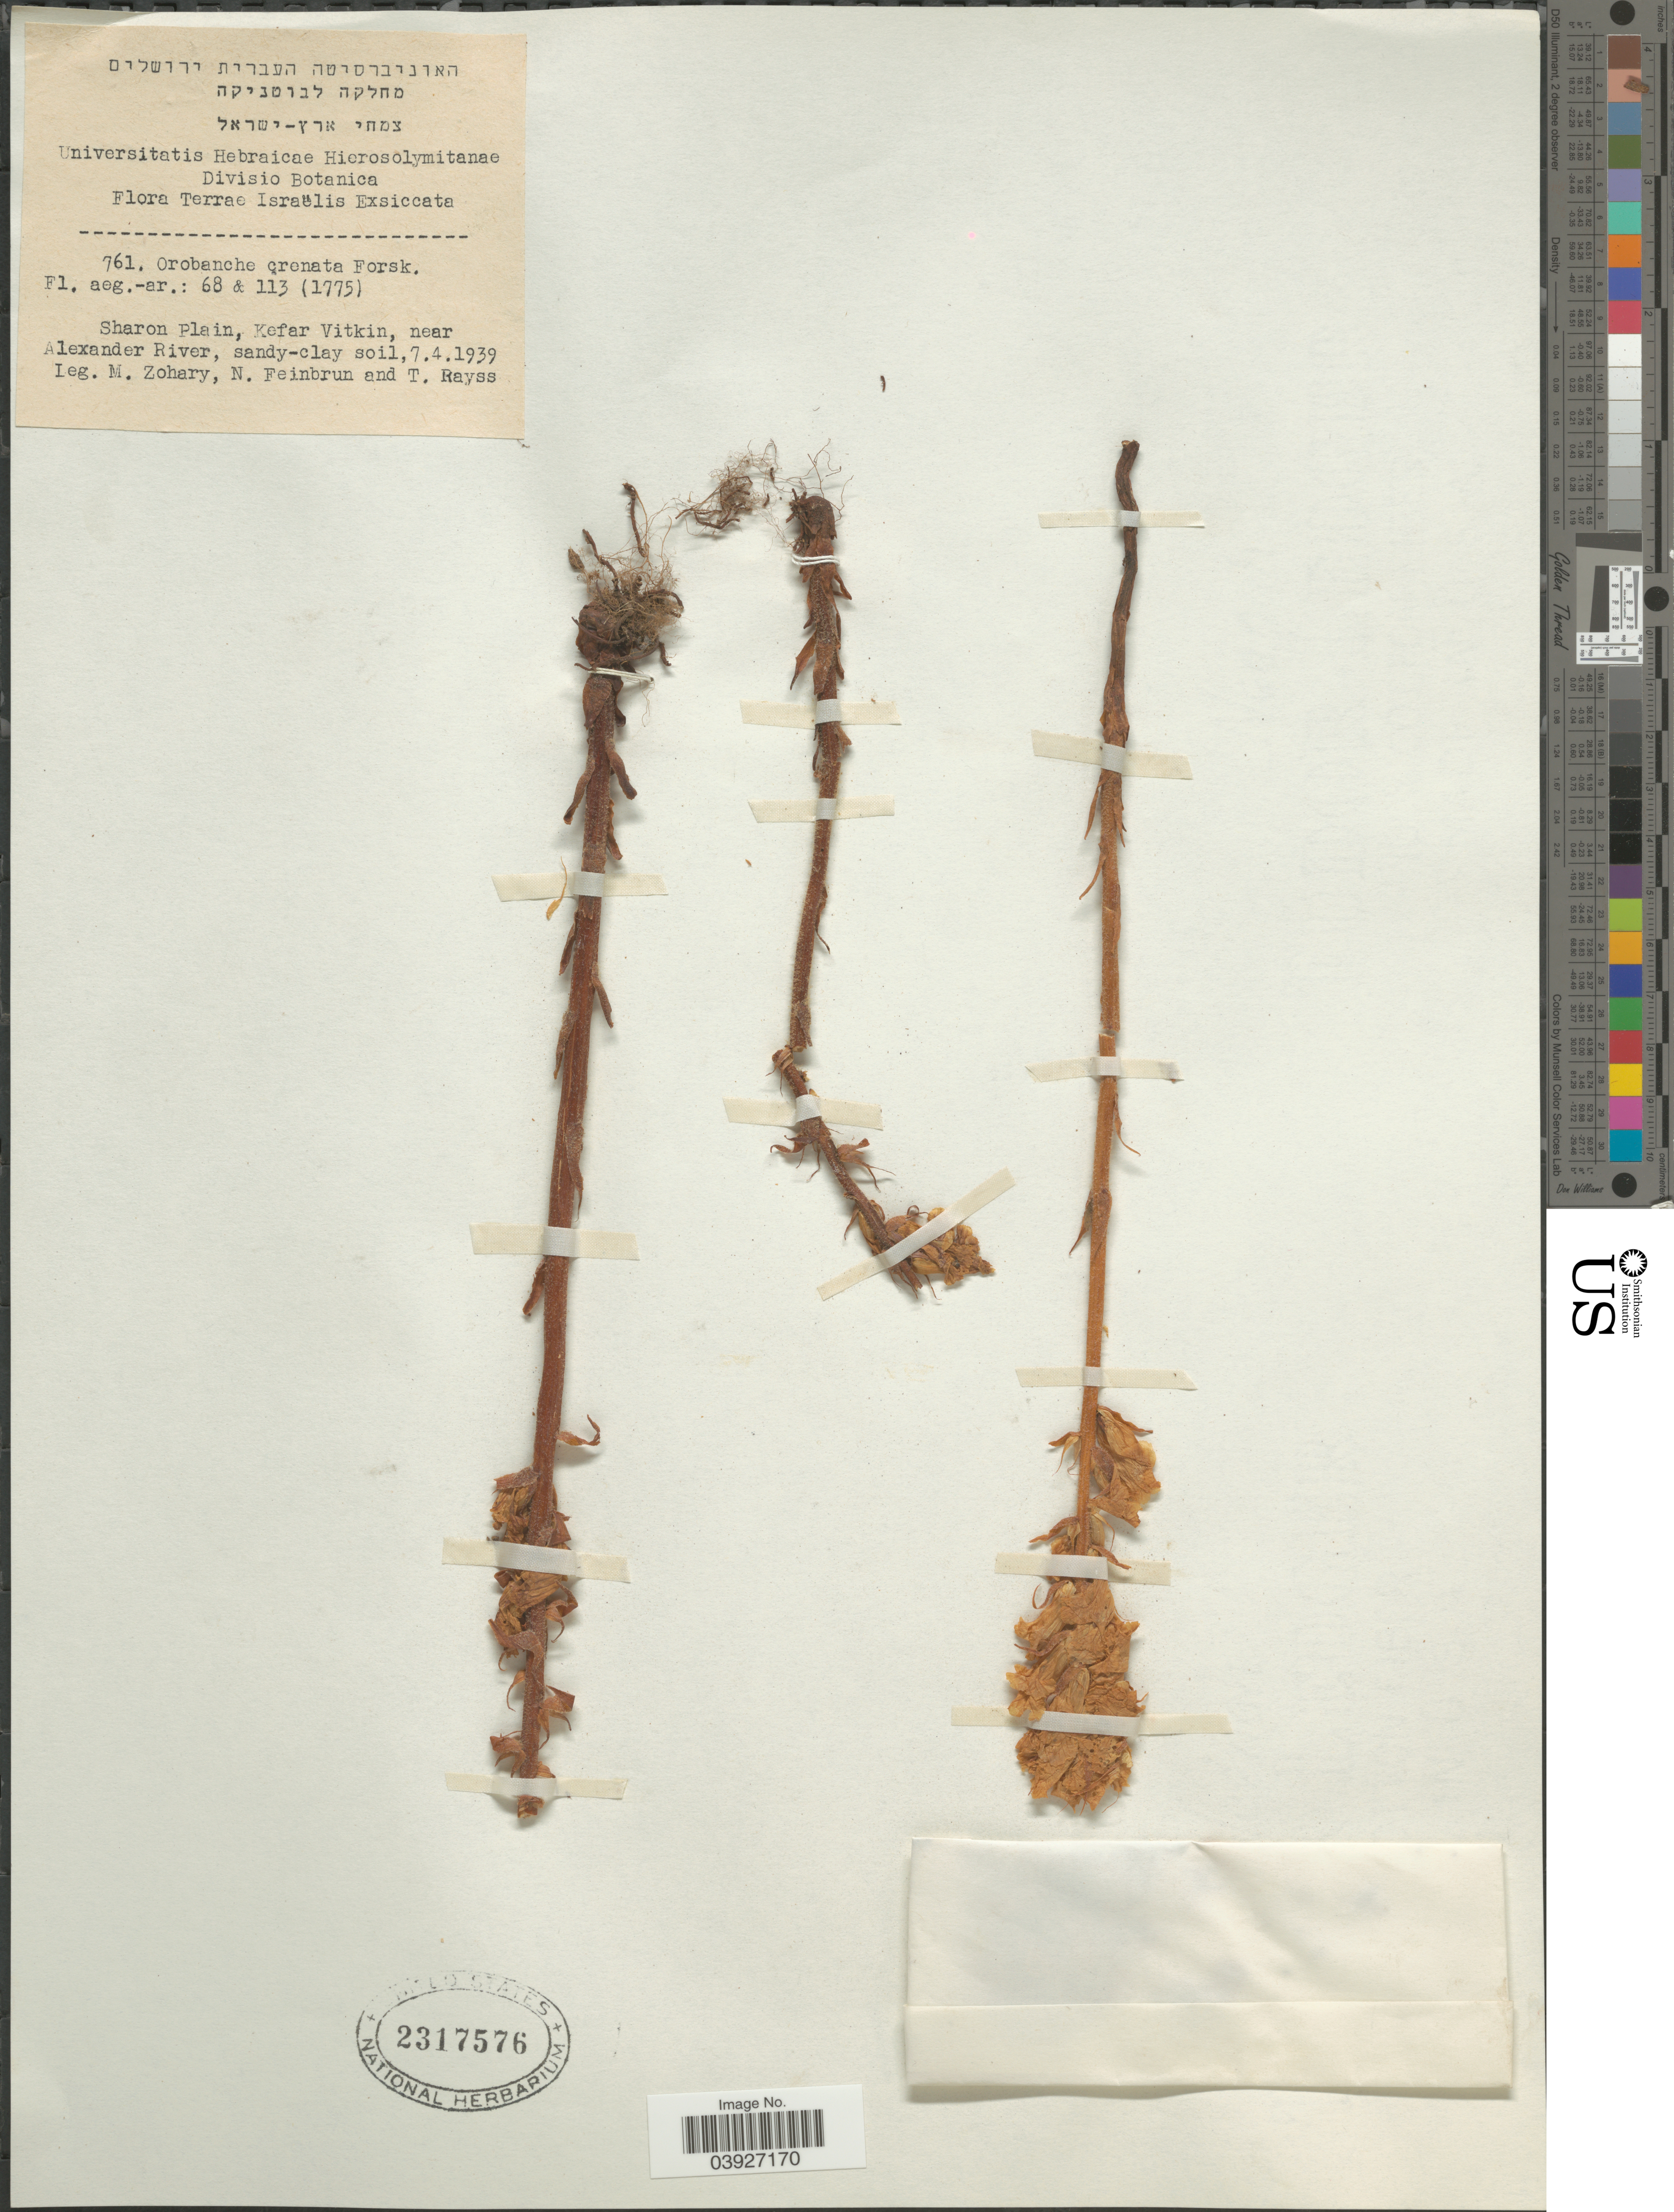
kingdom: Plantae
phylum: Tracheophyta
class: Magnoliopsida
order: Lamiales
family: Orobanchaceae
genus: Orobanche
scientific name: Orobanche cernua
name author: Vell.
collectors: M. Zohary, N. Feinbrun & T. Rayss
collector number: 761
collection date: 1939-04-07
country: Israel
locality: Sharon Plain, Kefar Vitkin, near Alexander River, sandy-clay soil.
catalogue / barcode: US 2317576